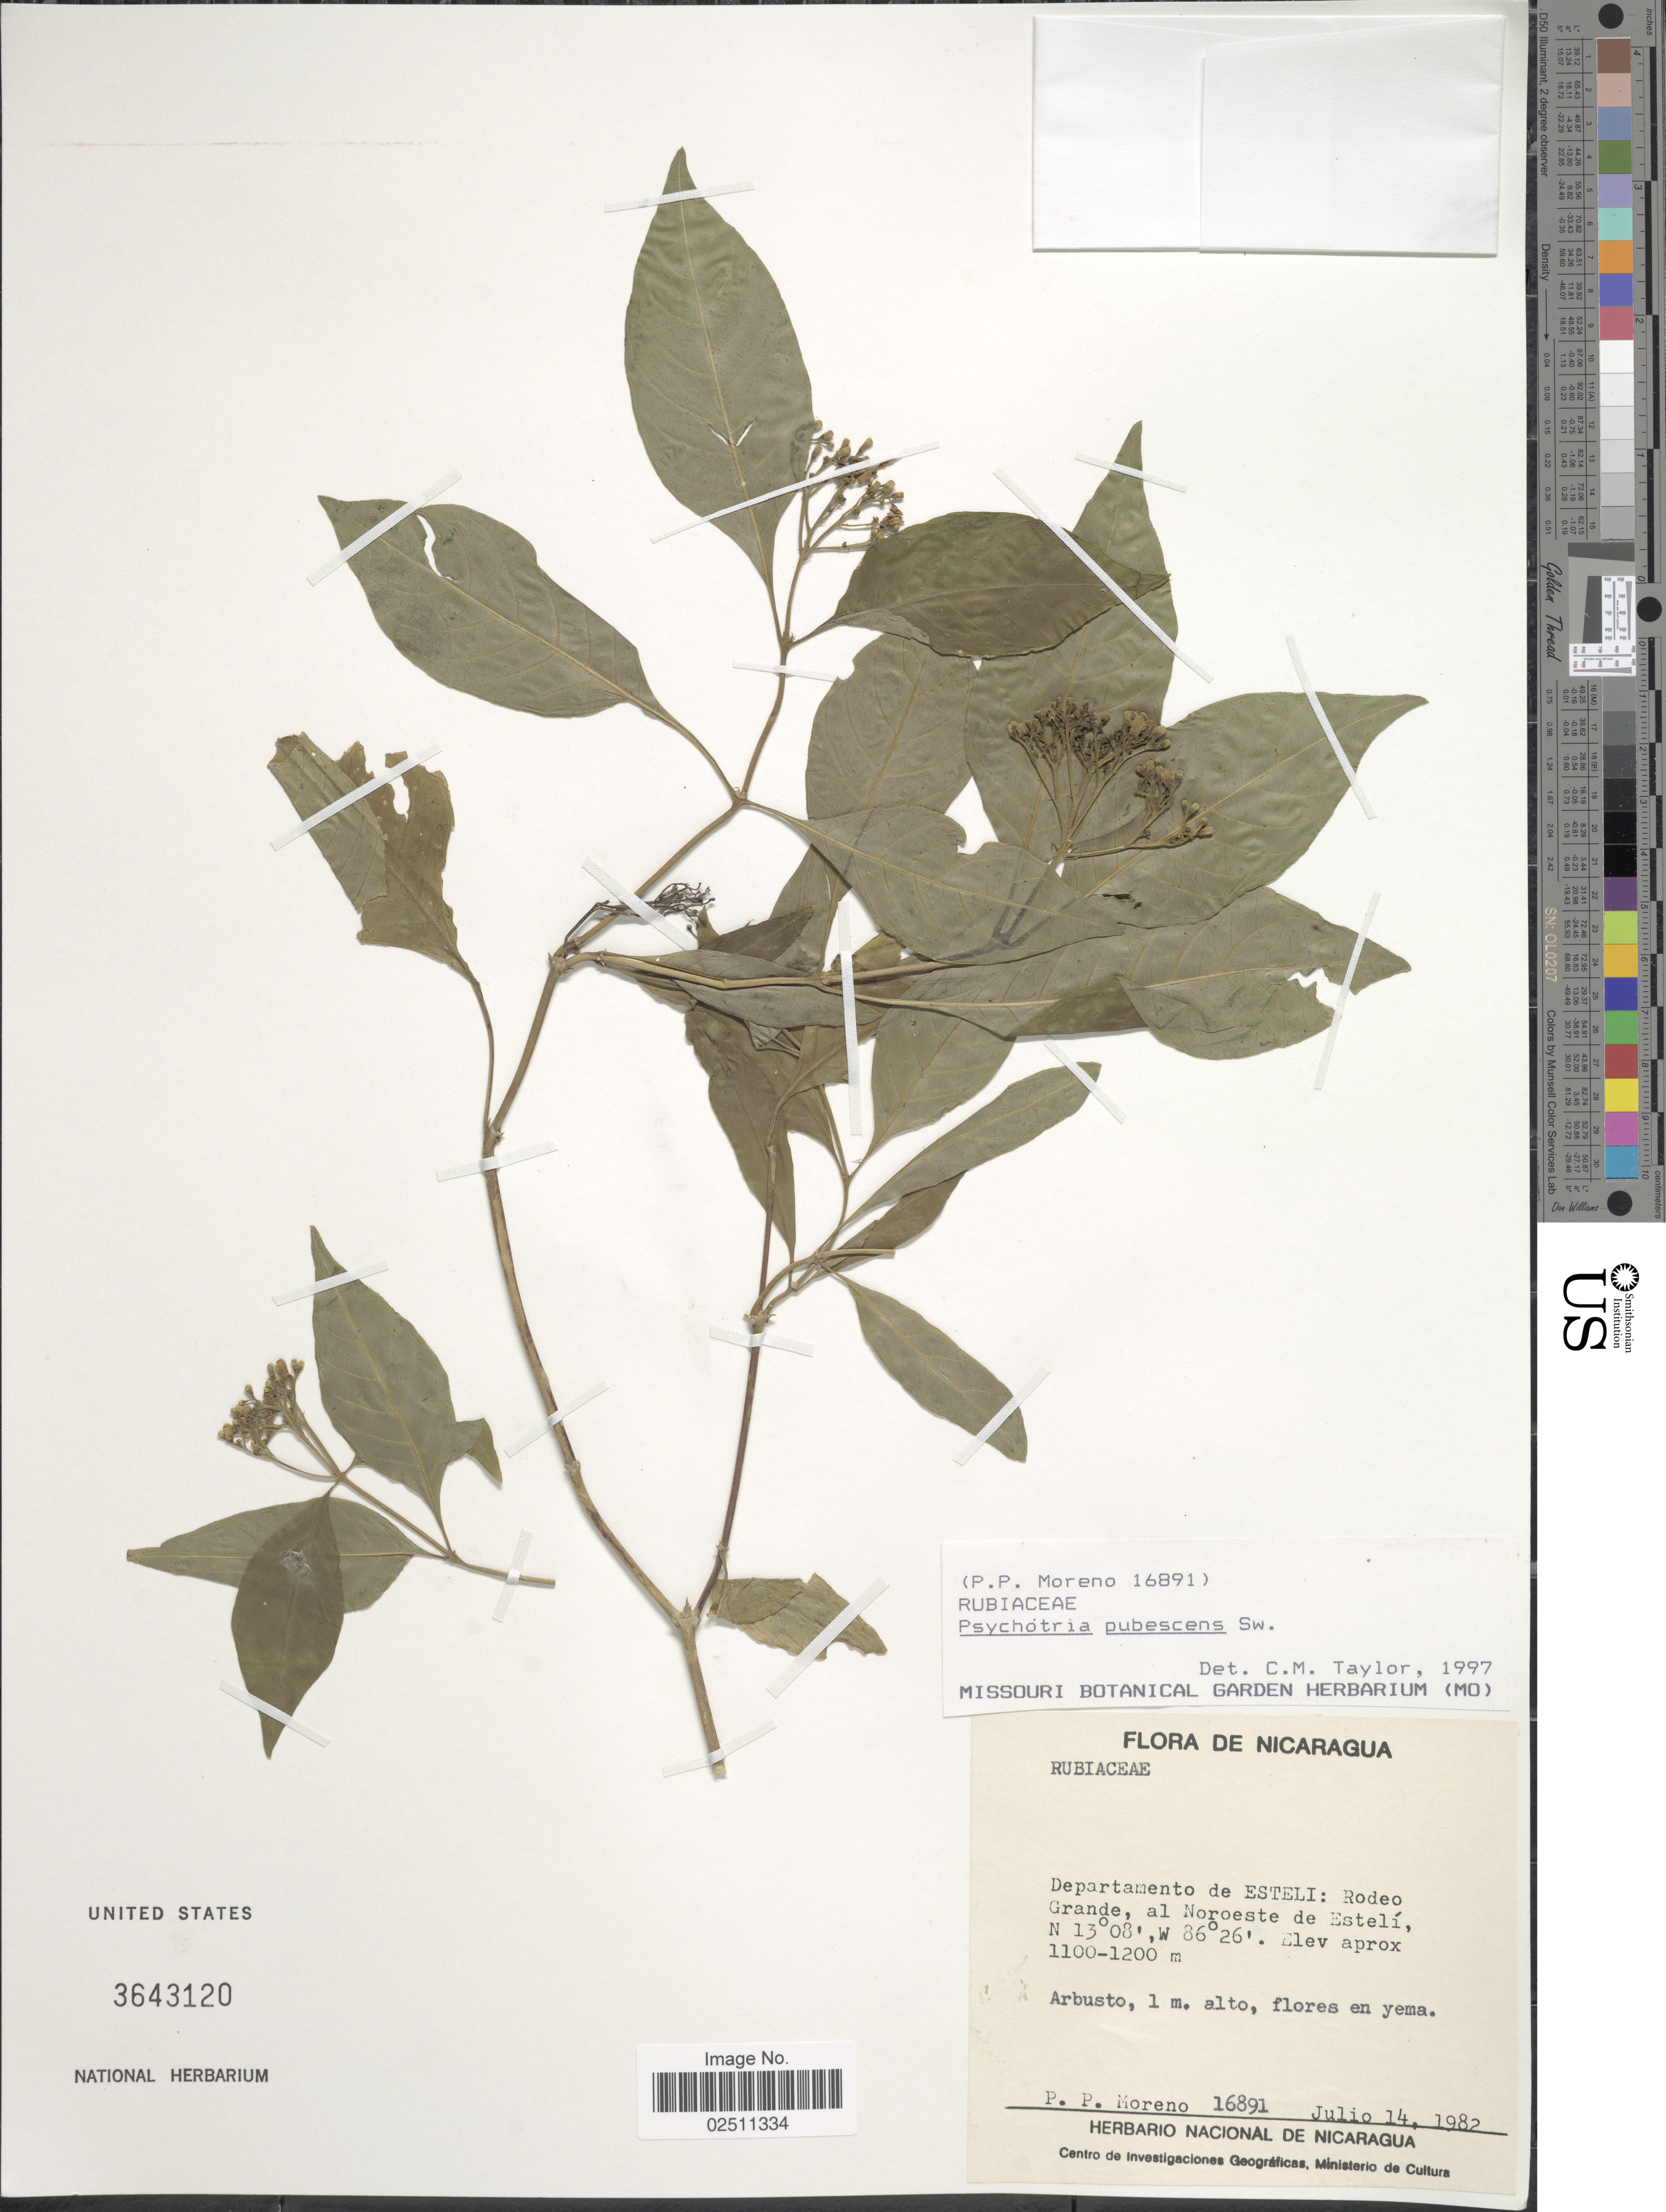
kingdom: Plantae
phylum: Tracheophyta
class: Magnoliopsida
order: Gentianales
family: Rubiaceae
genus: Psychotria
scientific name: Psychotria pubescens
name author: Sw.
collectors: P. Moreno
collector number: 16891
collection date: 1982-07-14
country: Nicaragua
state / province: Esteli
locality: Rodeo Grande, al Noroeste de Esteli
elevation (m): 1100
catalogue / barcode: US 3643120